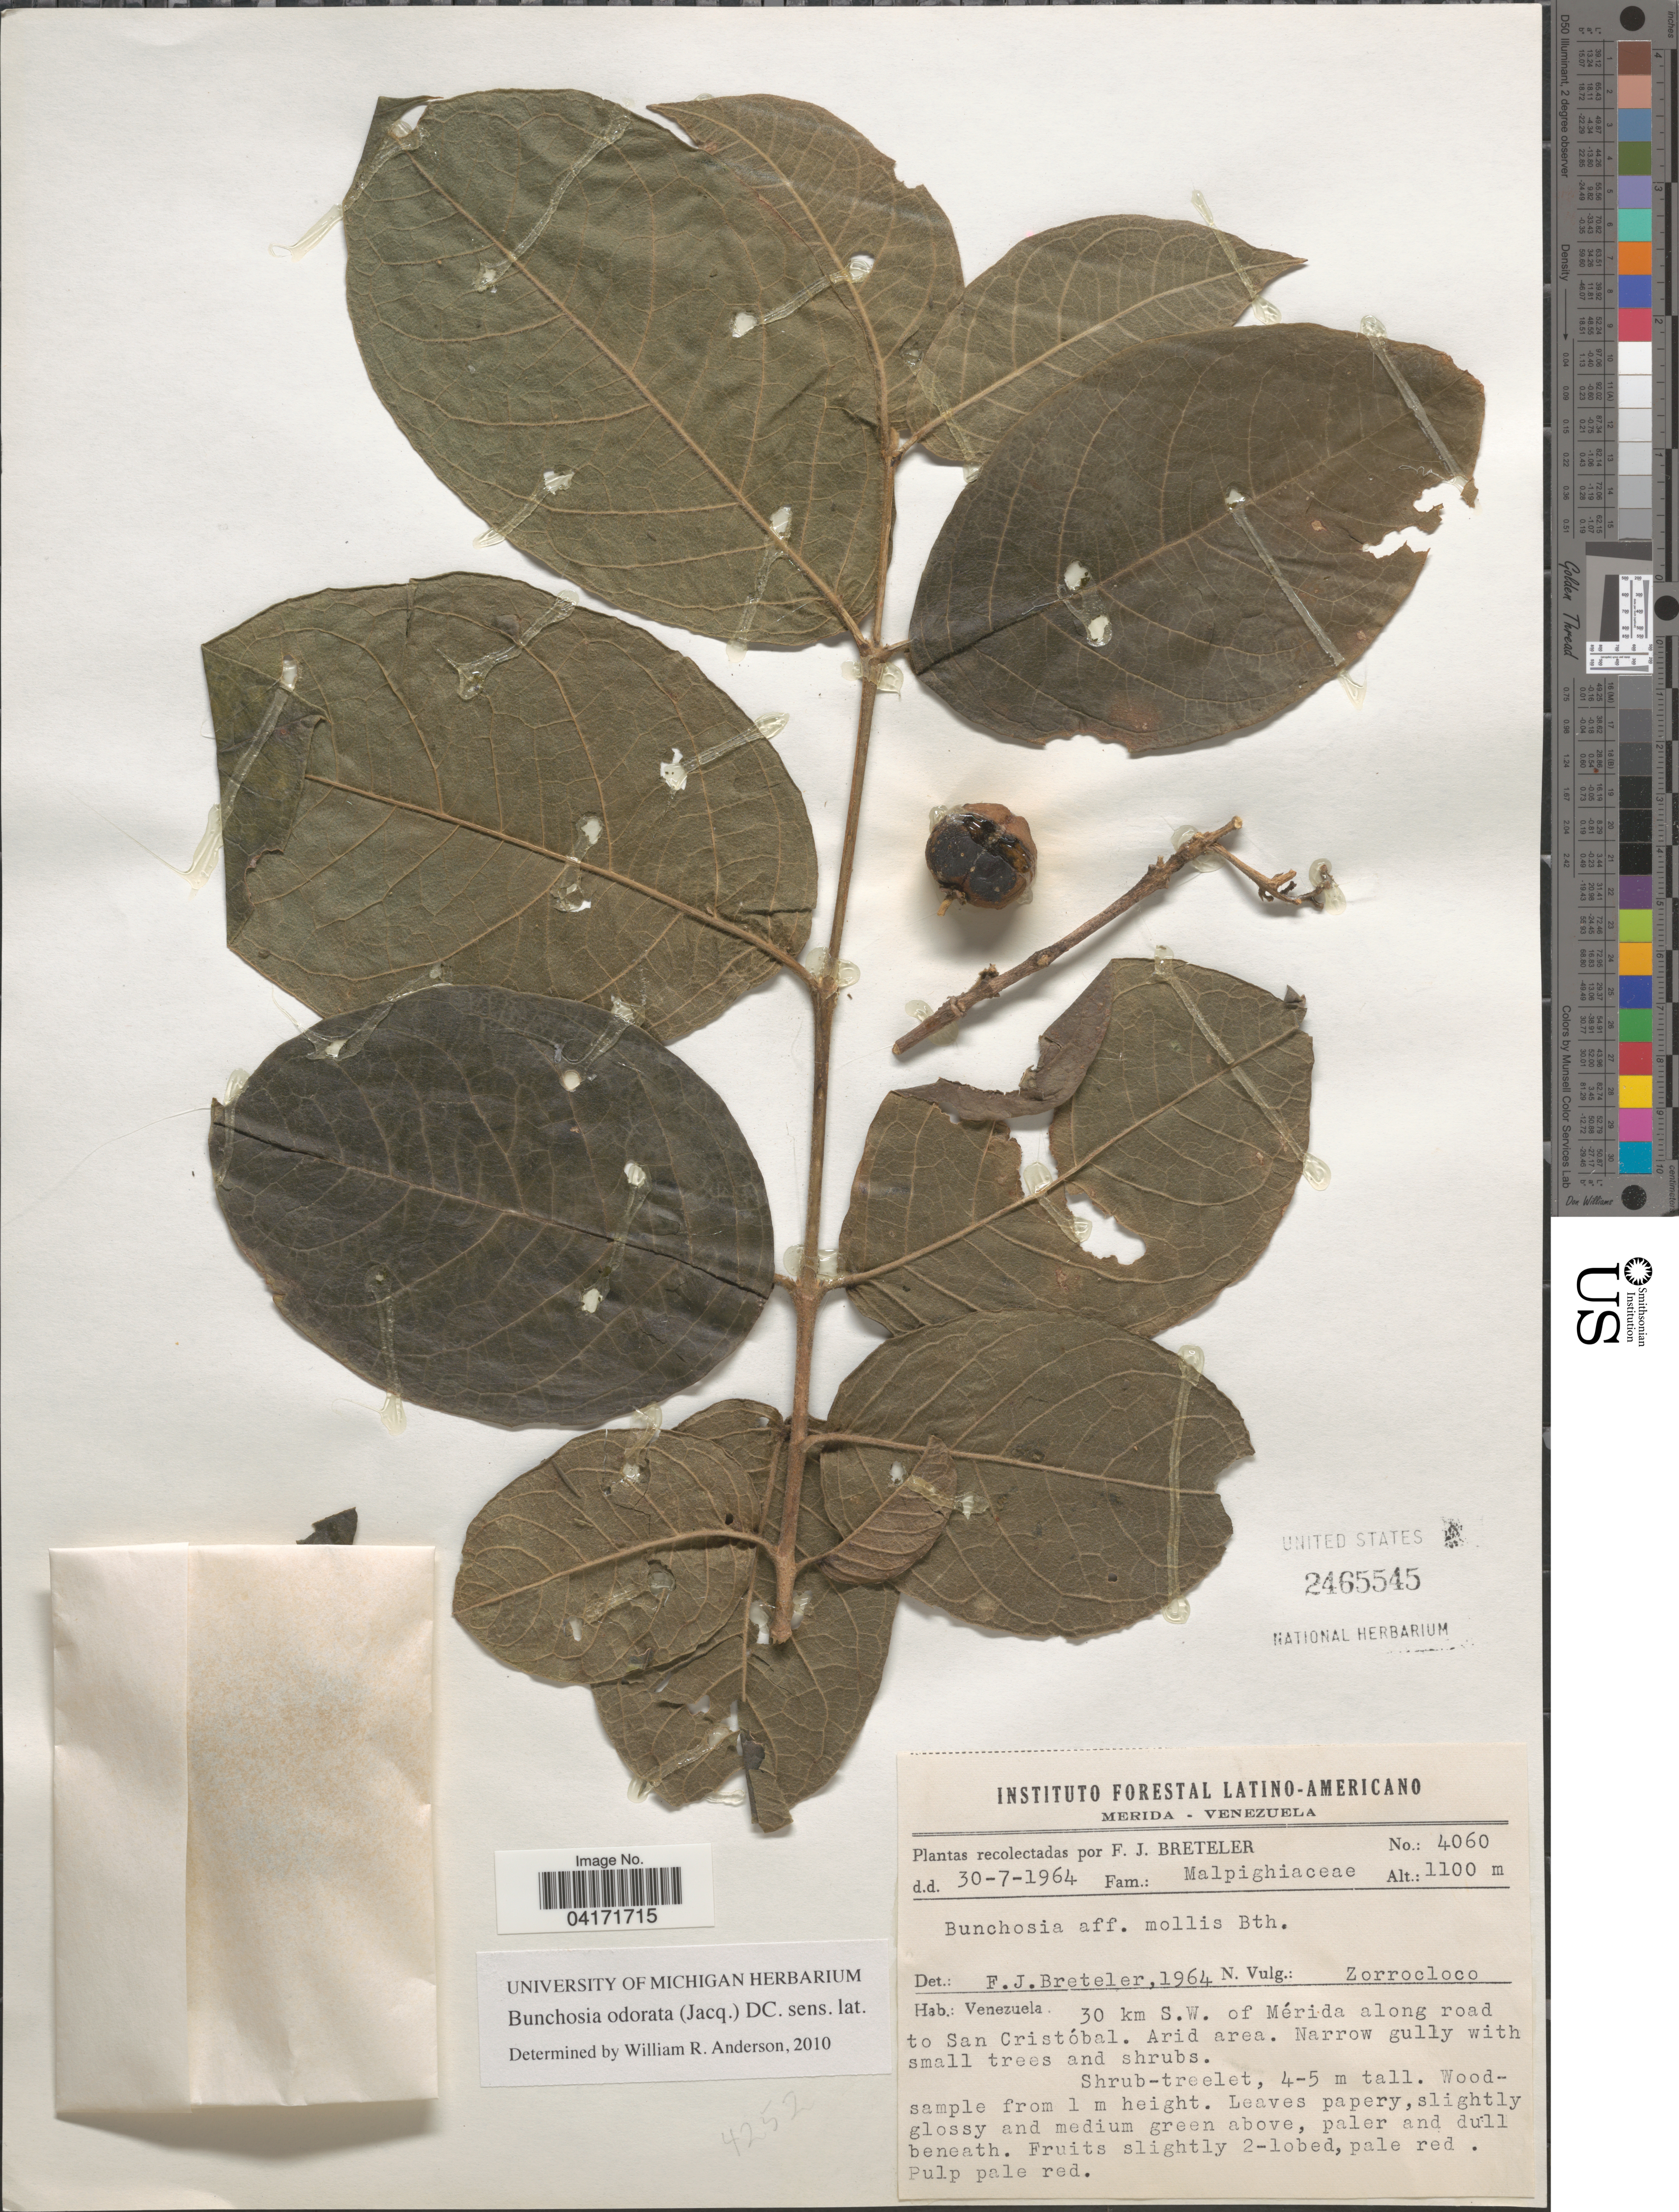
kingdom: Plantae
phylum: Tracheophyta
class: Magnoliopsida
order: Malpighiales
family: Malpighiaceae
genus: Bunchosia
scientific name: Bunchosia odorata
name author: (Jacq.) DC.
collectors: F. J. Breteler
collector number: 4060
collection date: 1964-07-30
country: Venezuela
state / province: Merida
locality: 30 km S.W. of Mérida along road to San Cristóbal.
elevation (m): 1100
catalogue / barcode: US 2465545